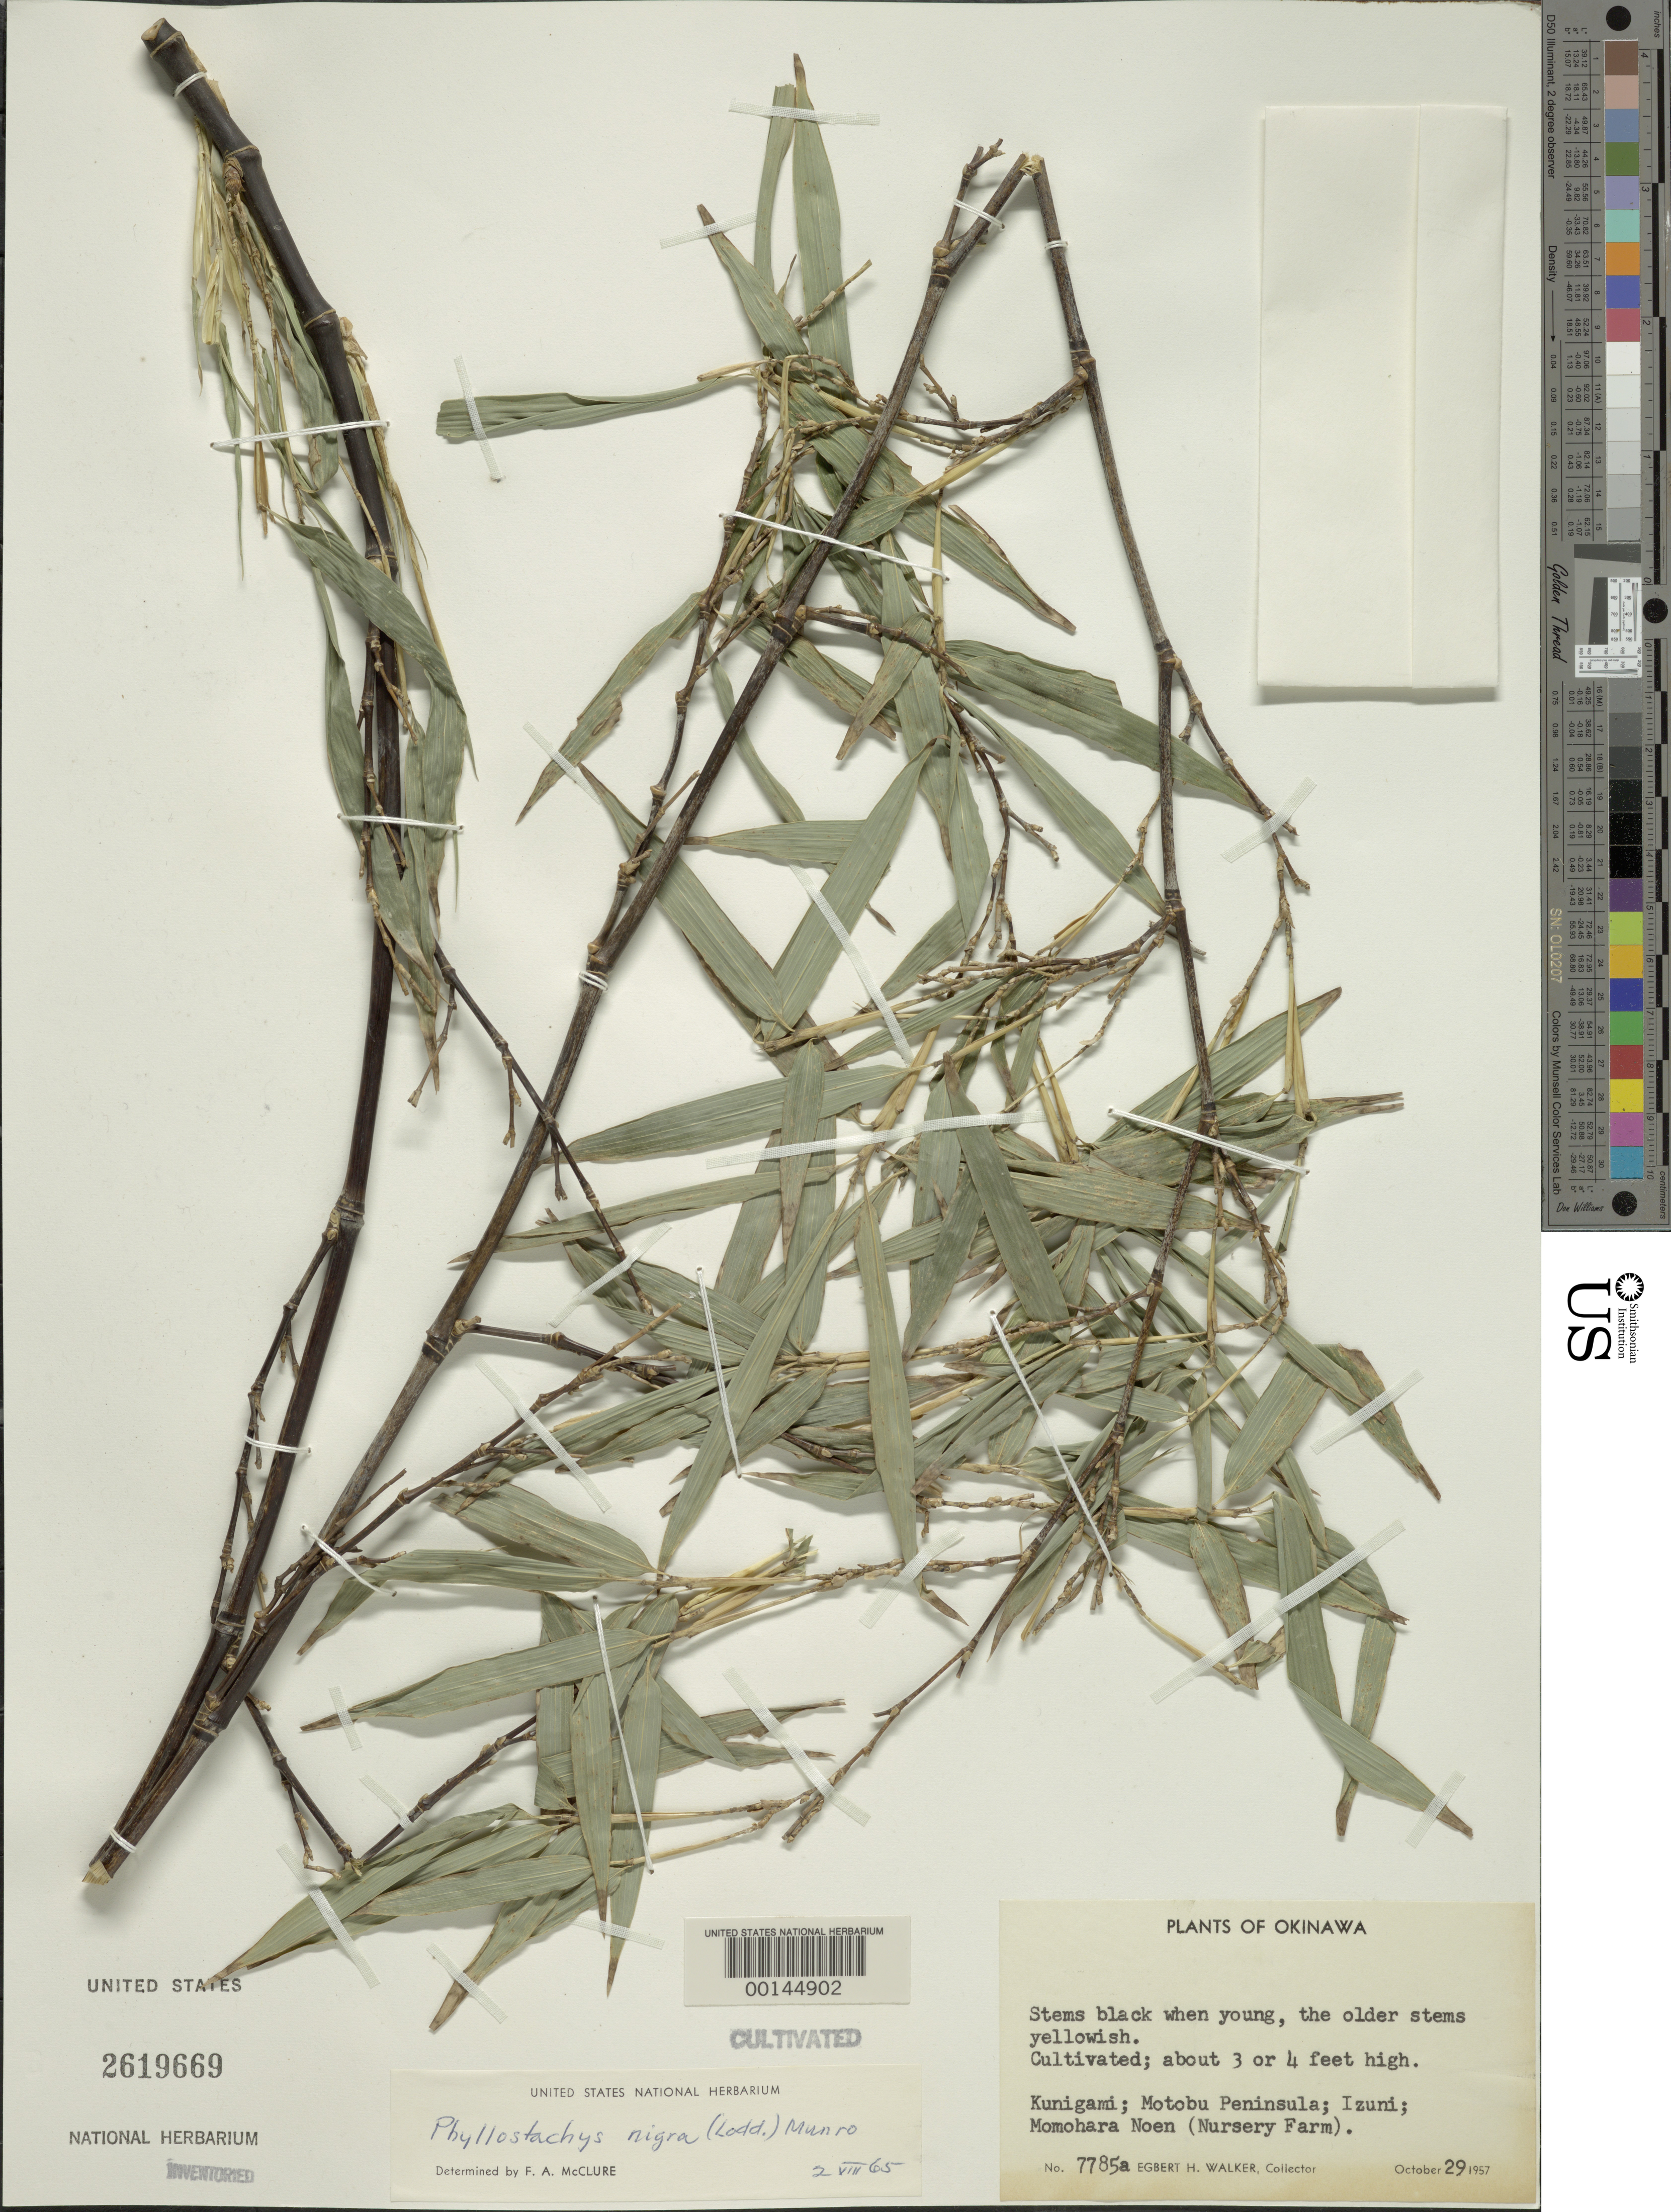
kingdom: Plantae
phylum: Tracheophyta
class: Liliopsida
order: Poales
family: Poaceae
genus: Phyllostachys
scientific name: Phyllostachys nigra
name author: (Lodd. ex Lindl.) Munro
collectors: E. H. Walker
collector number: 7785 A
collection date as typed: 29 Oct 1957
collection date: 1957-10-29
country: Japan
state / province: Okinawa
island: Okinawa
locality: Kunigami,motobu, izuni [OKINAWA IS.]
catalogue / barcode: US 2619669